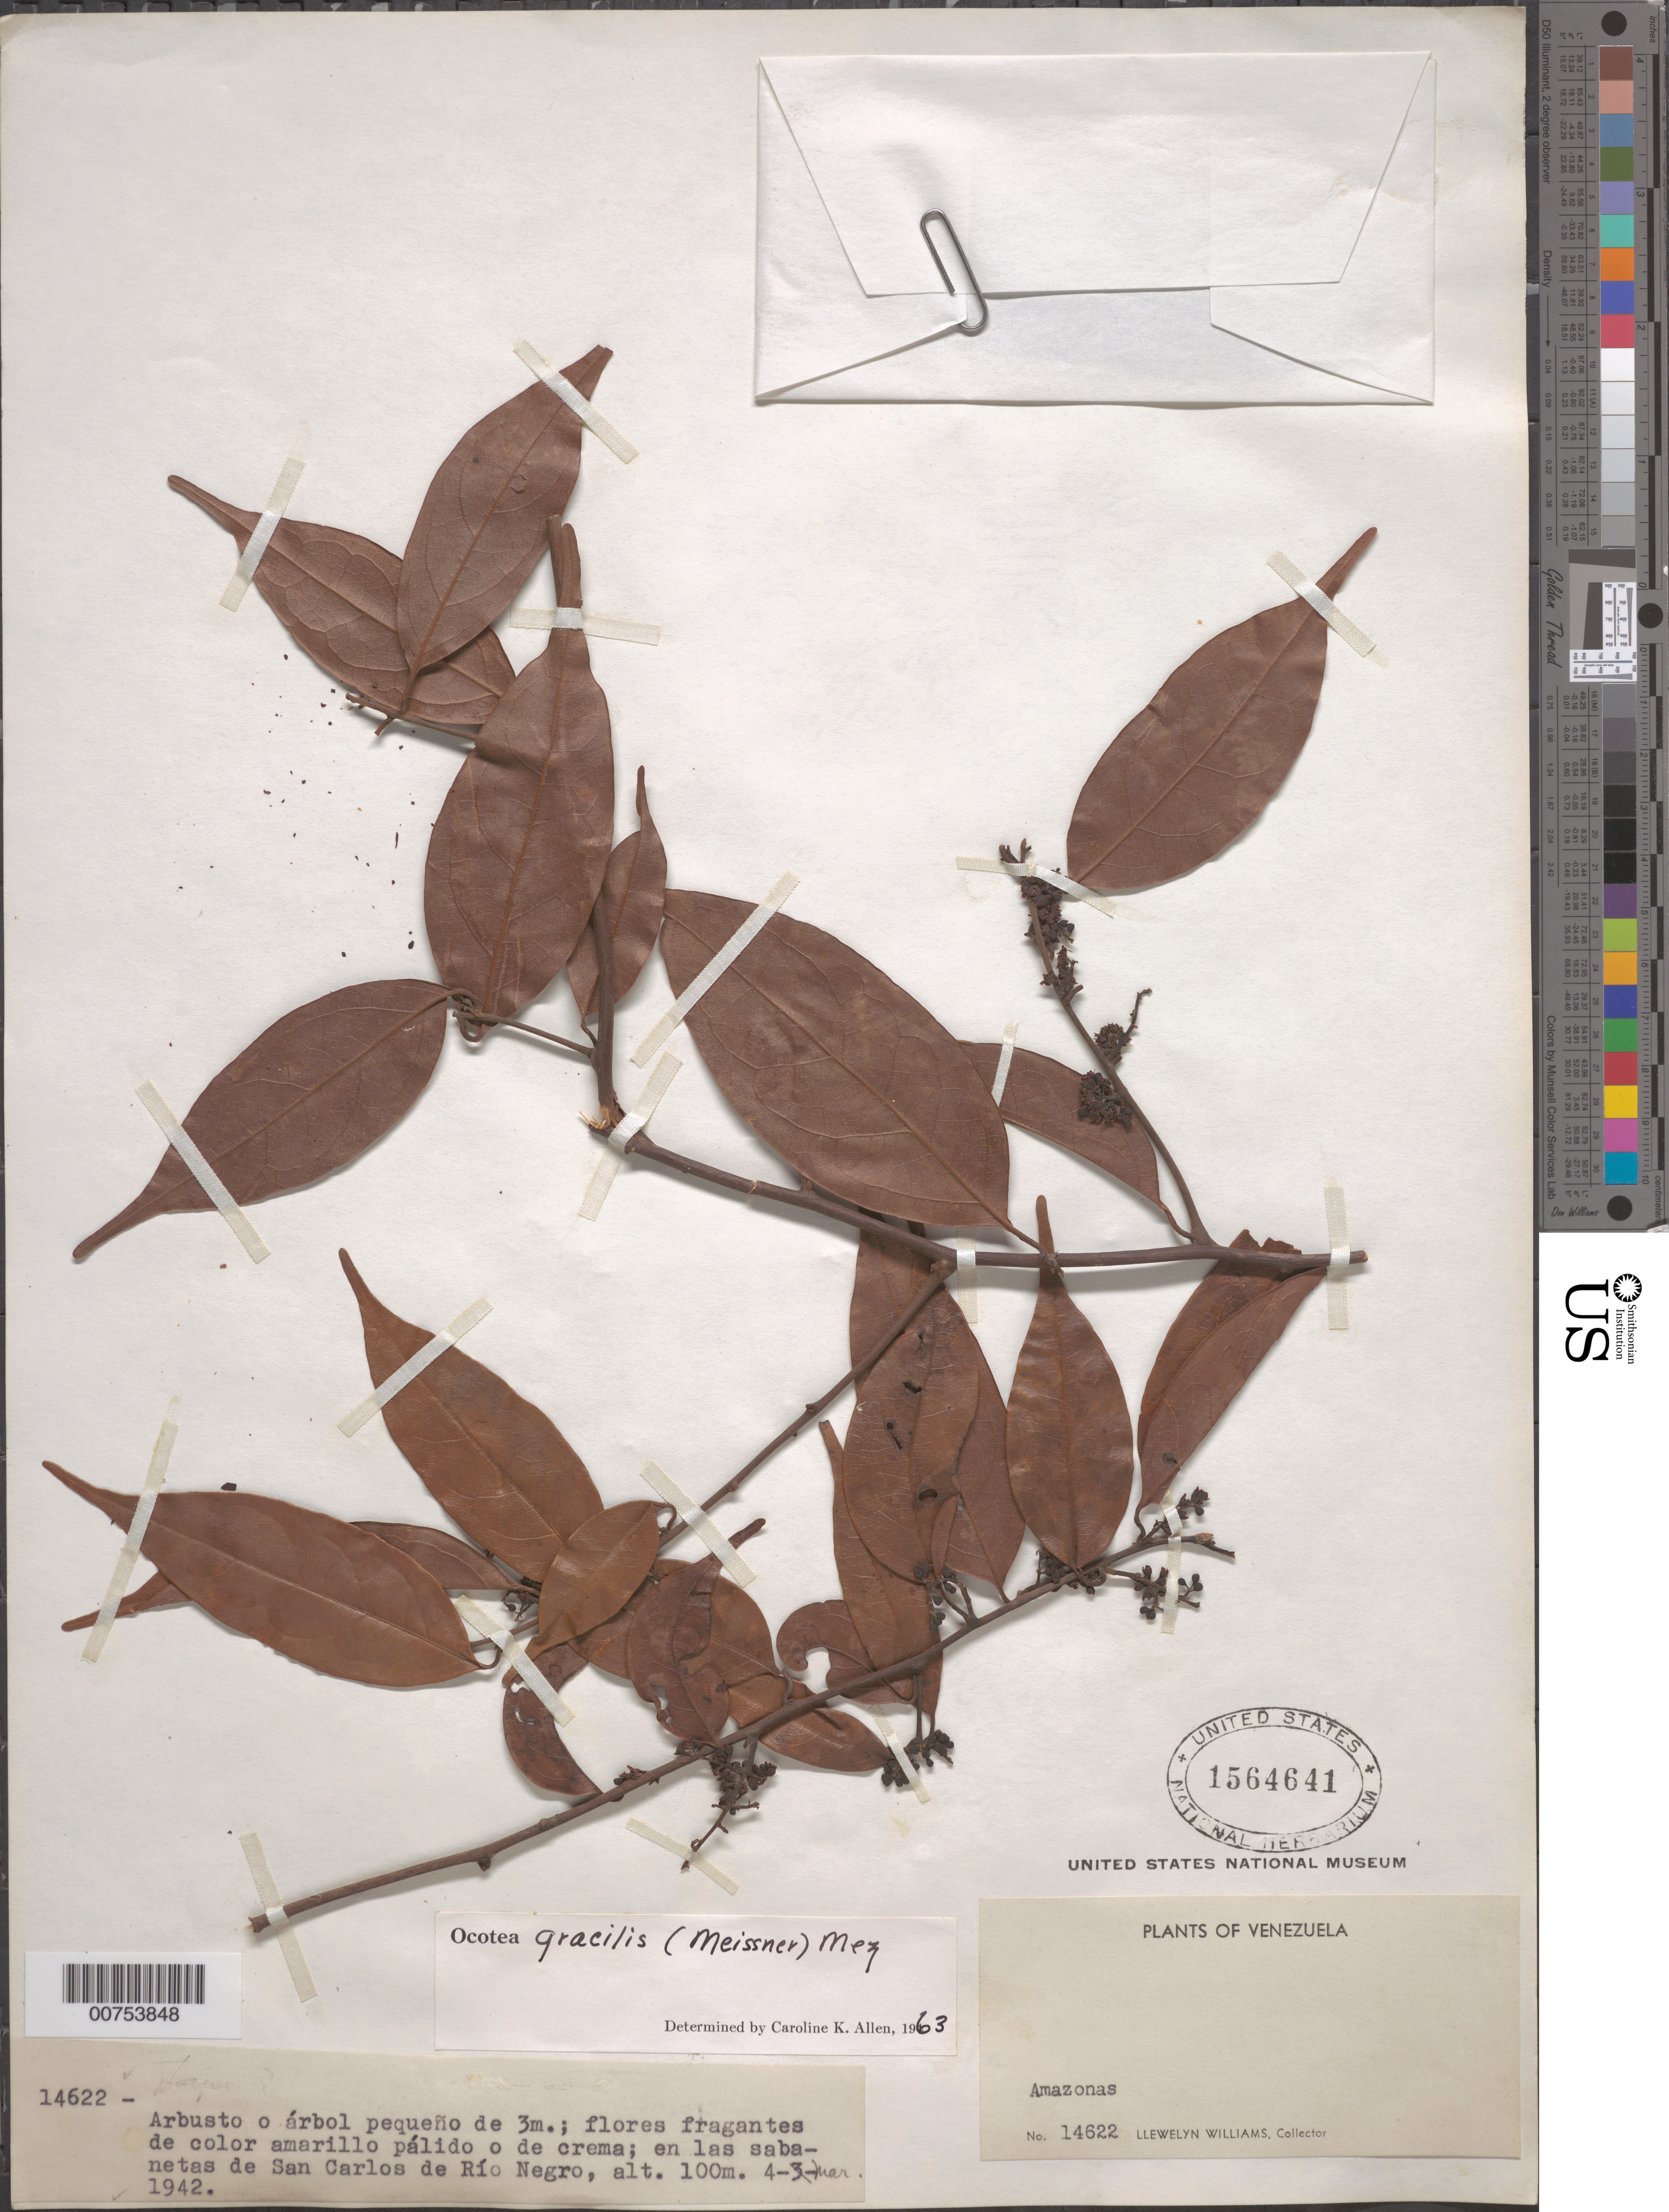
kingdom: Plantae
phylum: Tracheophyta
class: Magnoliopsida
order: Laurales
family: Lauraceae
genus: Ocotea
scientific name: Ocotea gracilis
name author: (Meisn.) Mez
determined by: Allen, C. K.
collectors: Ll. Williams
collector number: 14622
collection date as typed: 4-Mar-42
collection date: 1942-03-04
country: Venezuela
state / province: Amazonas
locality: San Carlos de Río Negro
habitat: Savanna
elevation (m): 100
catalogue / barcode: US 1564641